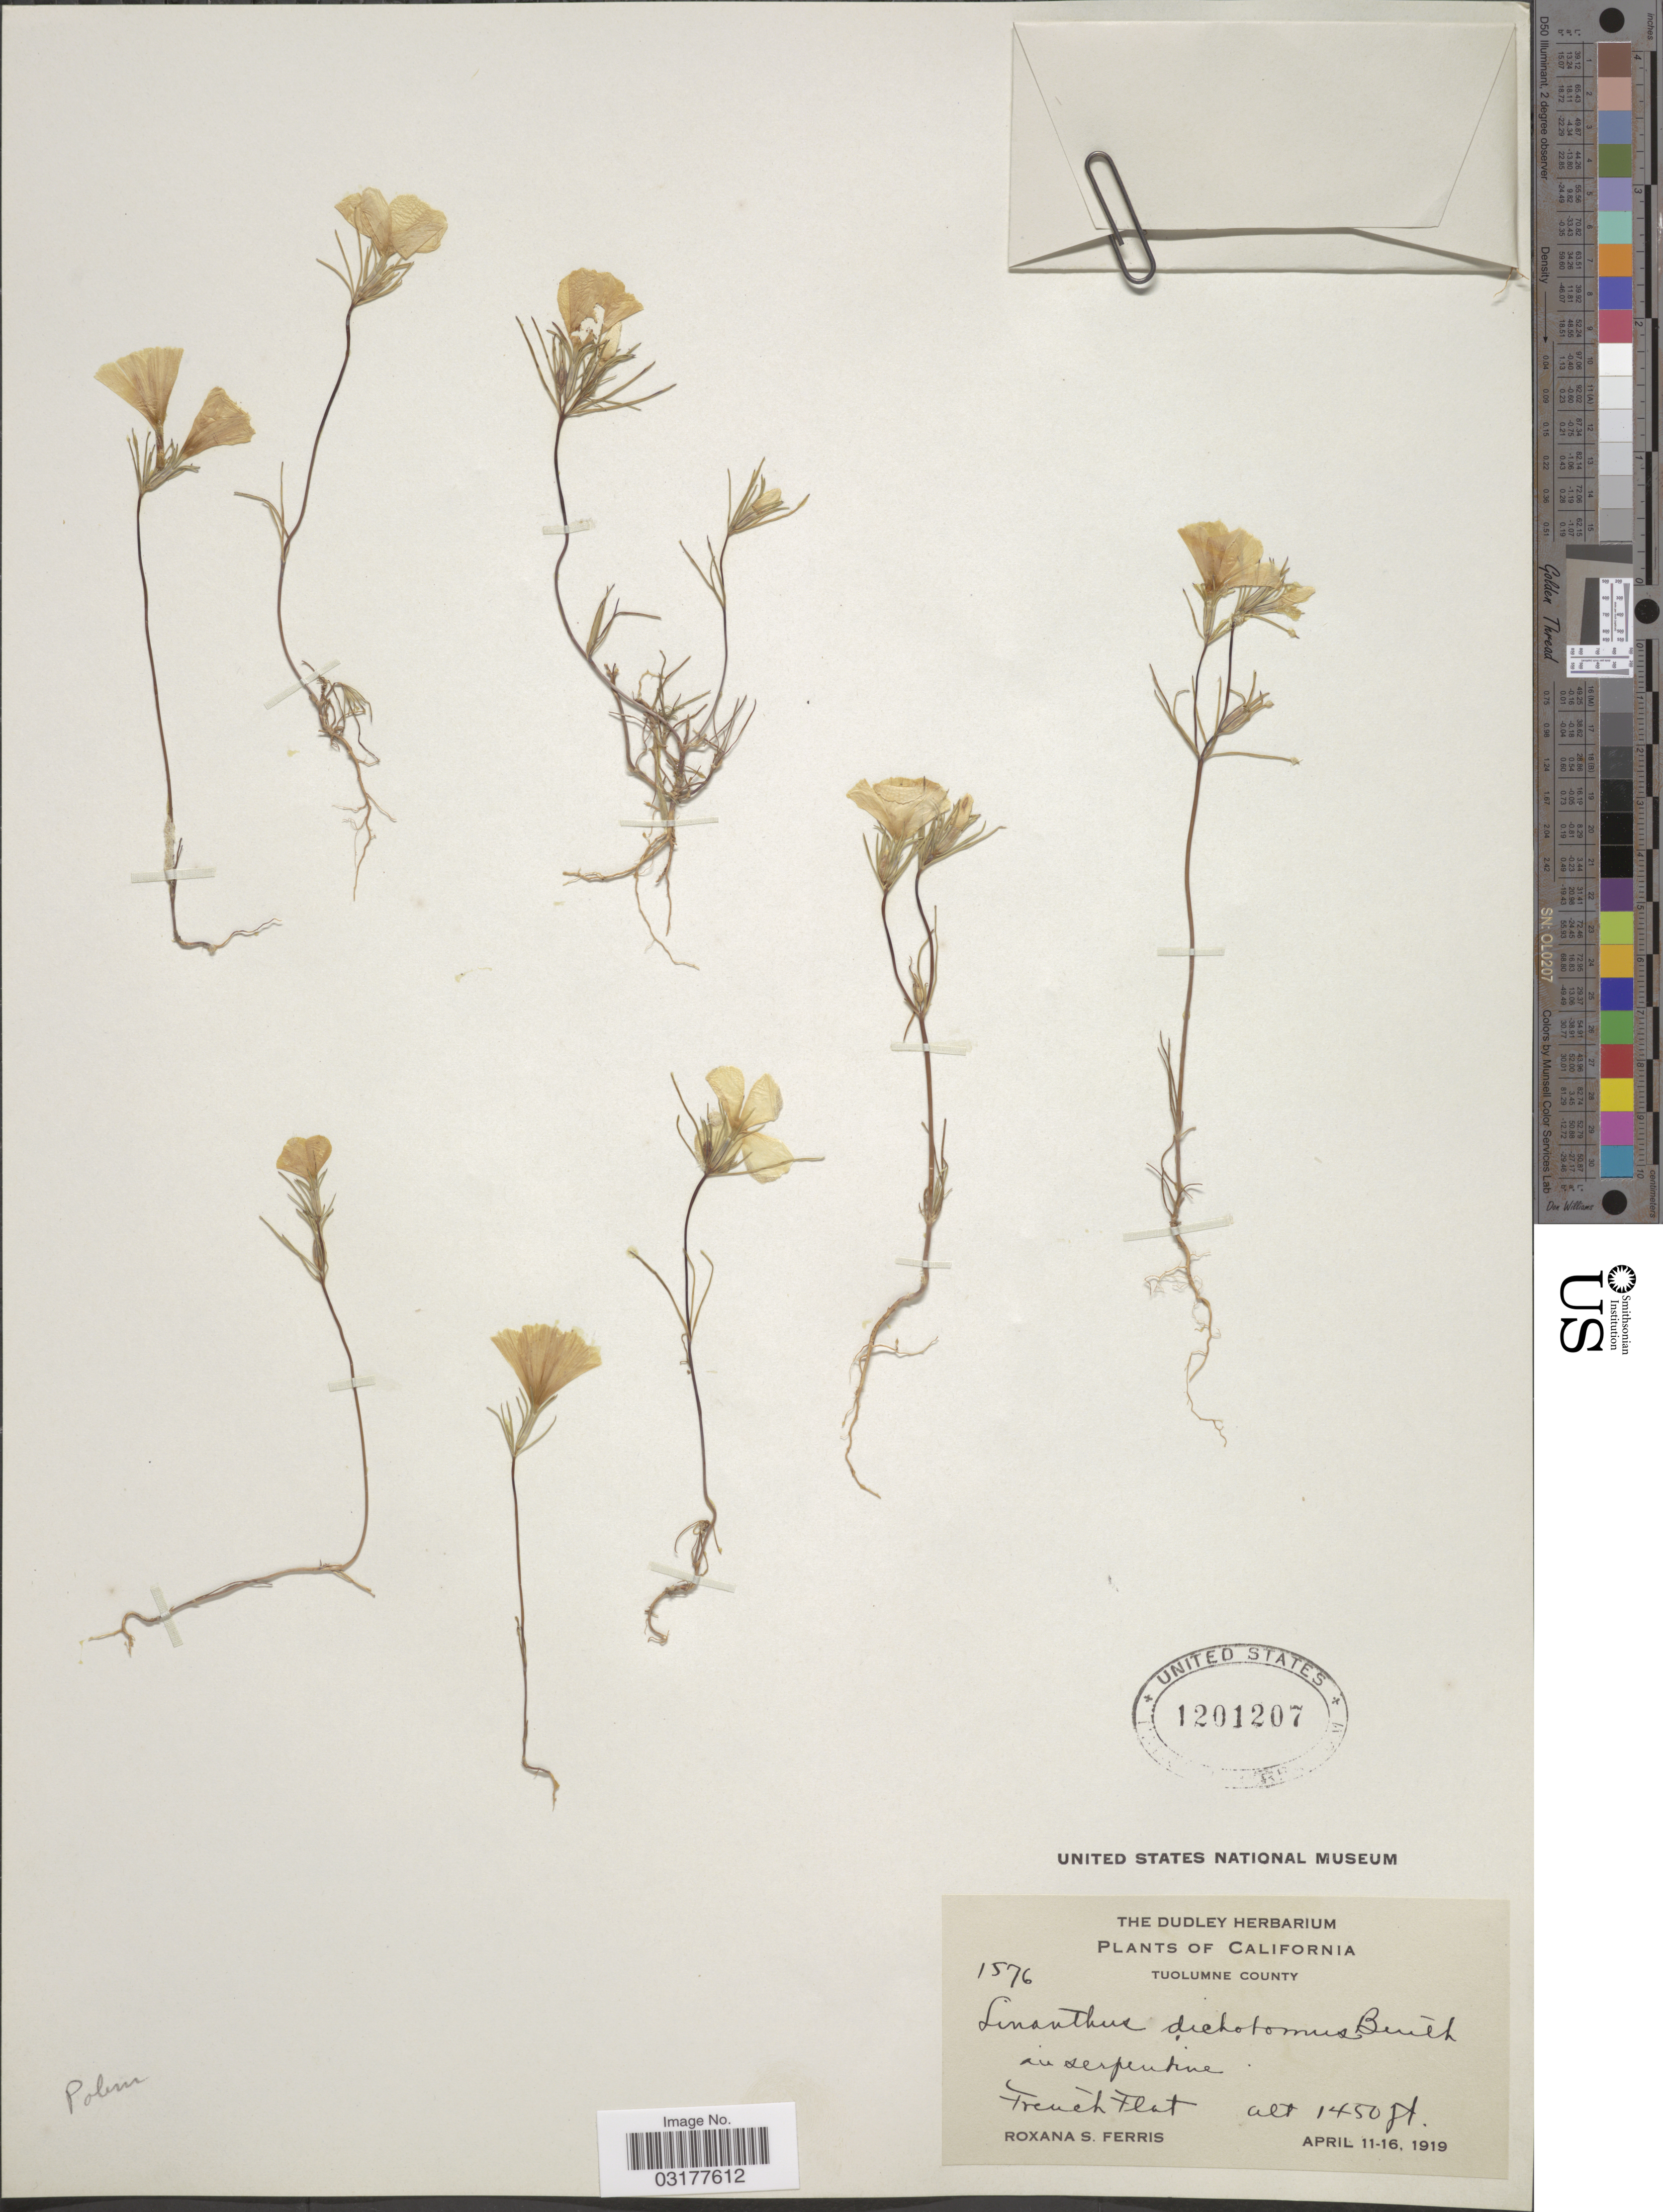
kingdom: Plantae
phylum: Tracheophyta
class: Magnoliopsida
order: Ericales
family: Polemoniaceae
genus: Linanthus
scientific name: Linanthus dichotomus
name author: Benth.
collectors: R. S. Ferris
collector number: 1576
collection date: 1919-04-11/1919-04-16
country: United States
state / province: California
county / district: Tuolumne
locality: Tuolumne County. French Flat.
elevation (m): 442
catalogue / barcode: US 1201207